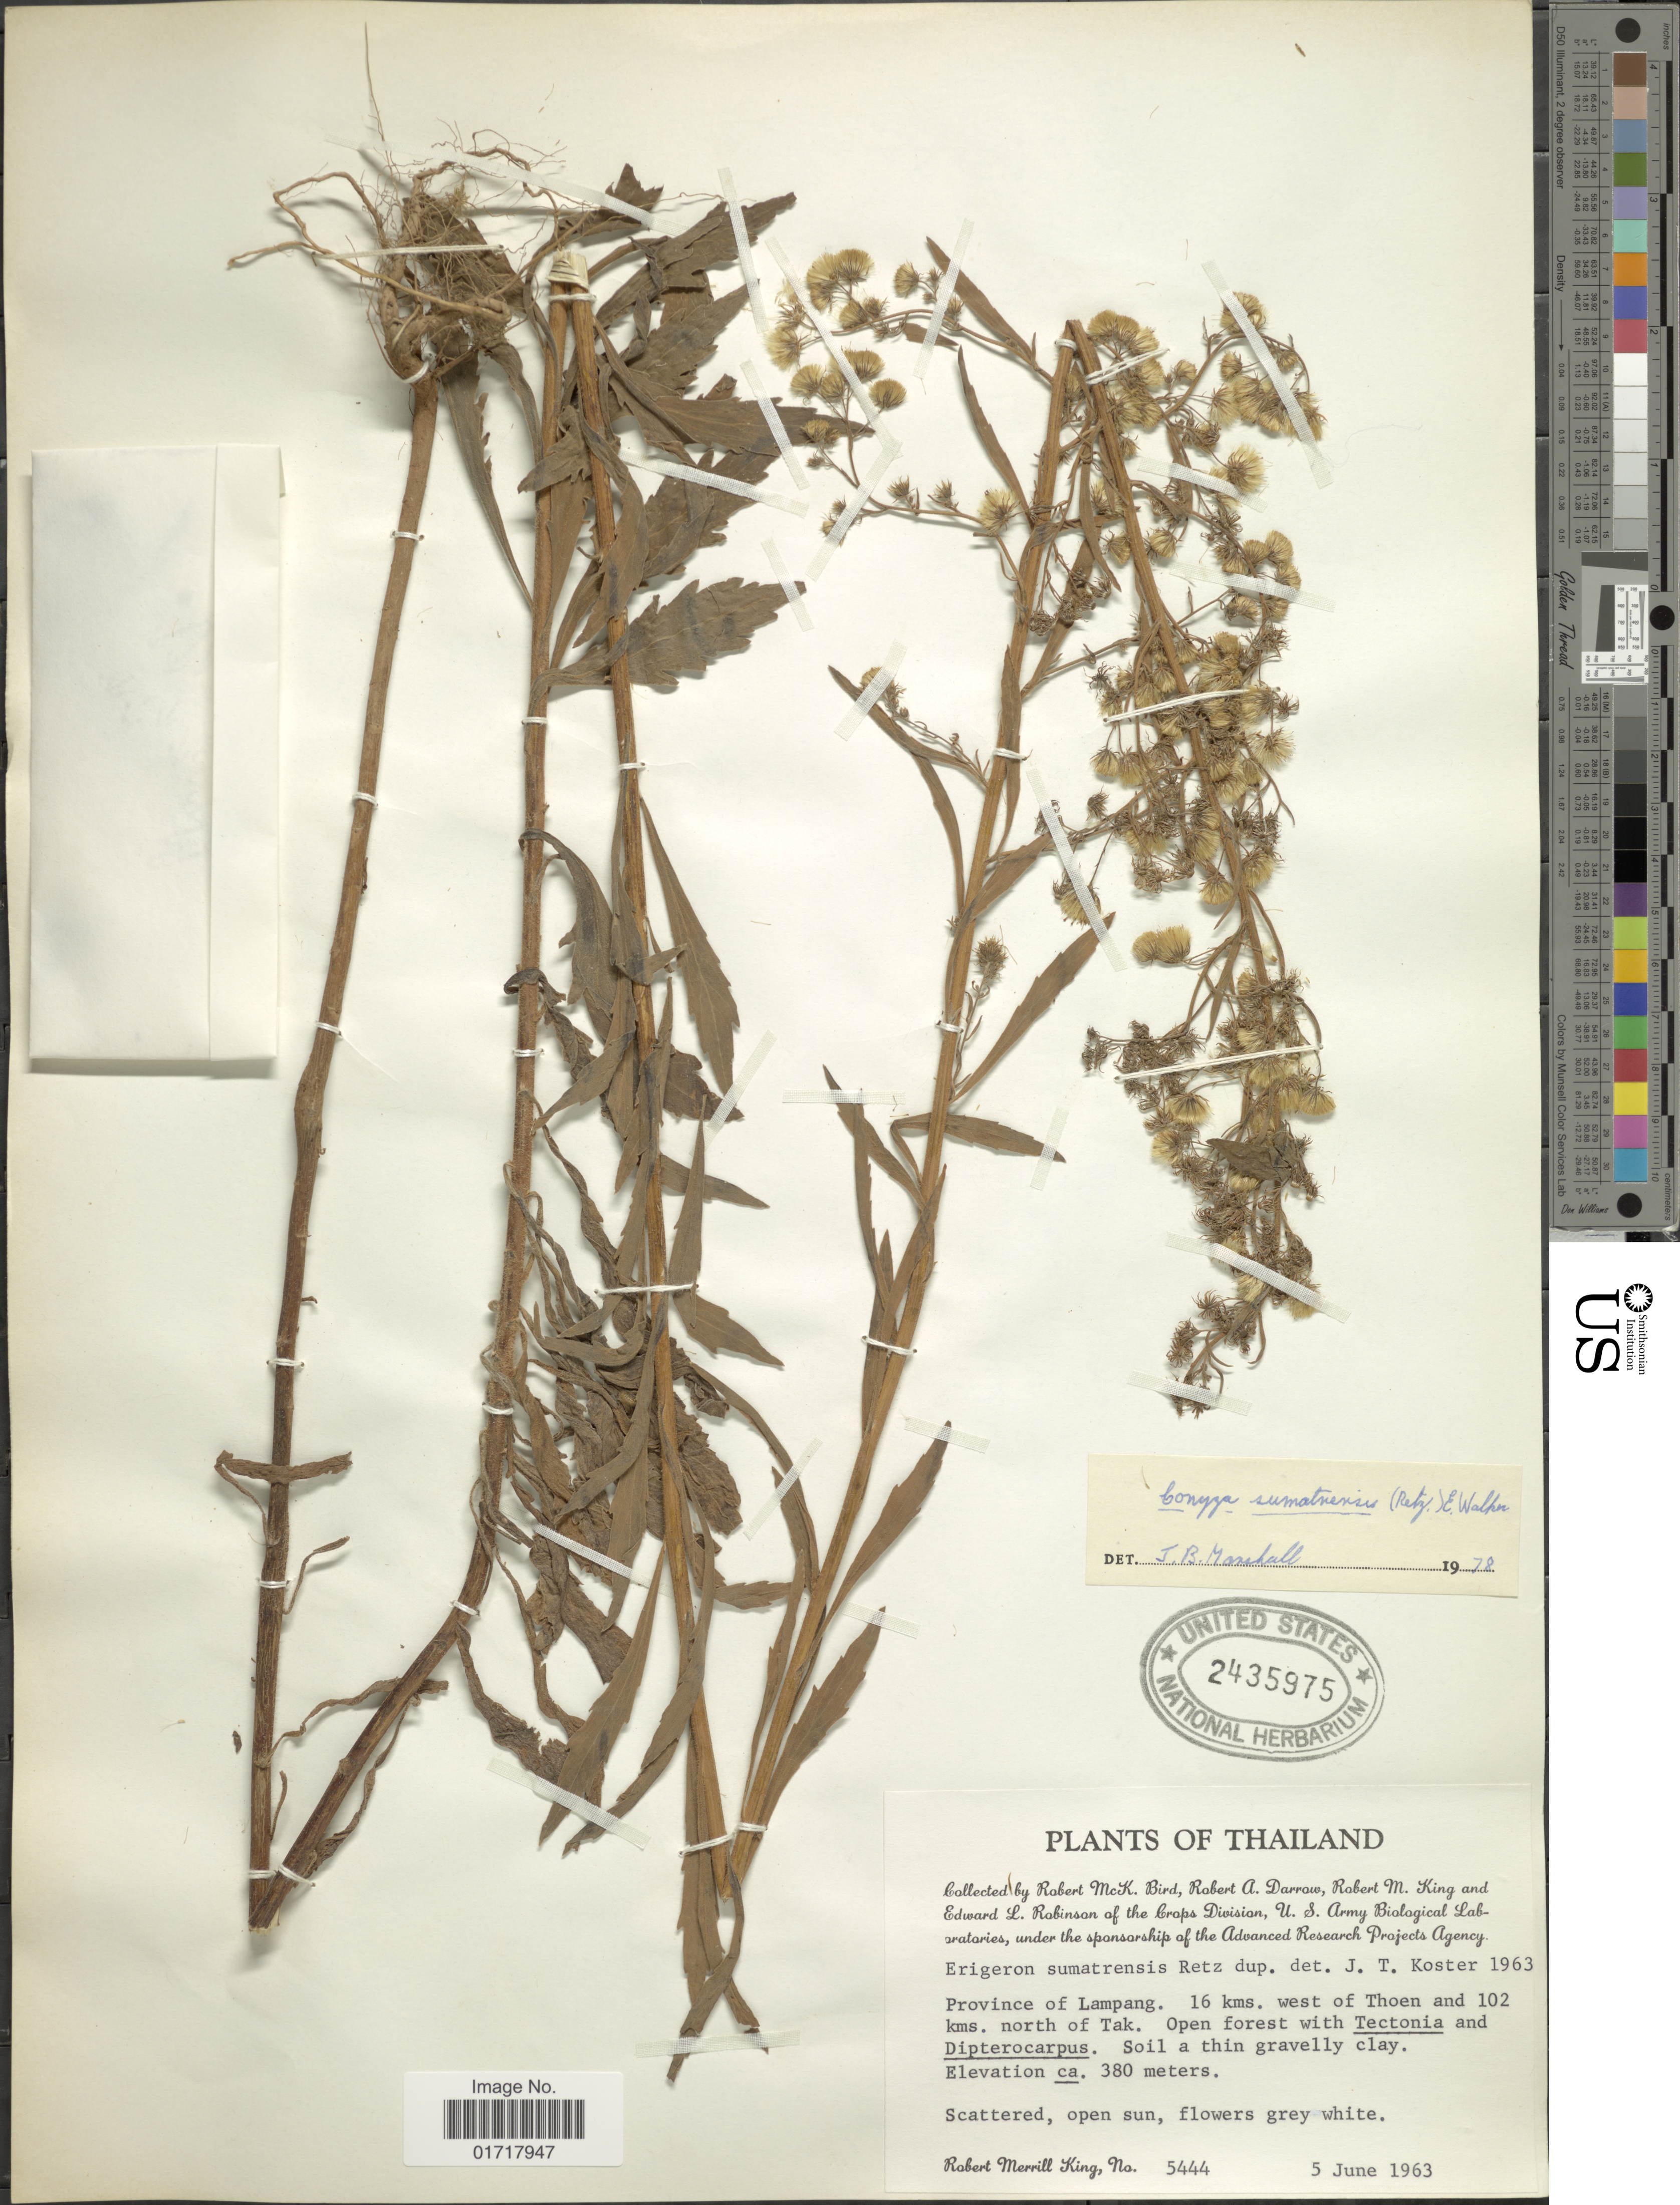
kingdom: Plantae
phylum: Tracheophyta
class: Magnoliopsida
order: Asterales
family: Asteraceae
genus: Conyza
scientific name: Conyza sumatrensis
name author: (Retz.) E. Walker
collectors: R. M. King, R. M. Bird, R. A. Darrow & E. L. Robinson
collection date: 1963-06-05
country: Thailand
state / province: Lampang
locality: Province of Lampang. 16 kms. west of Thoen and 102 kms. north of Tak.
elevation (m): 380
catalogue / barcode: US 2435975